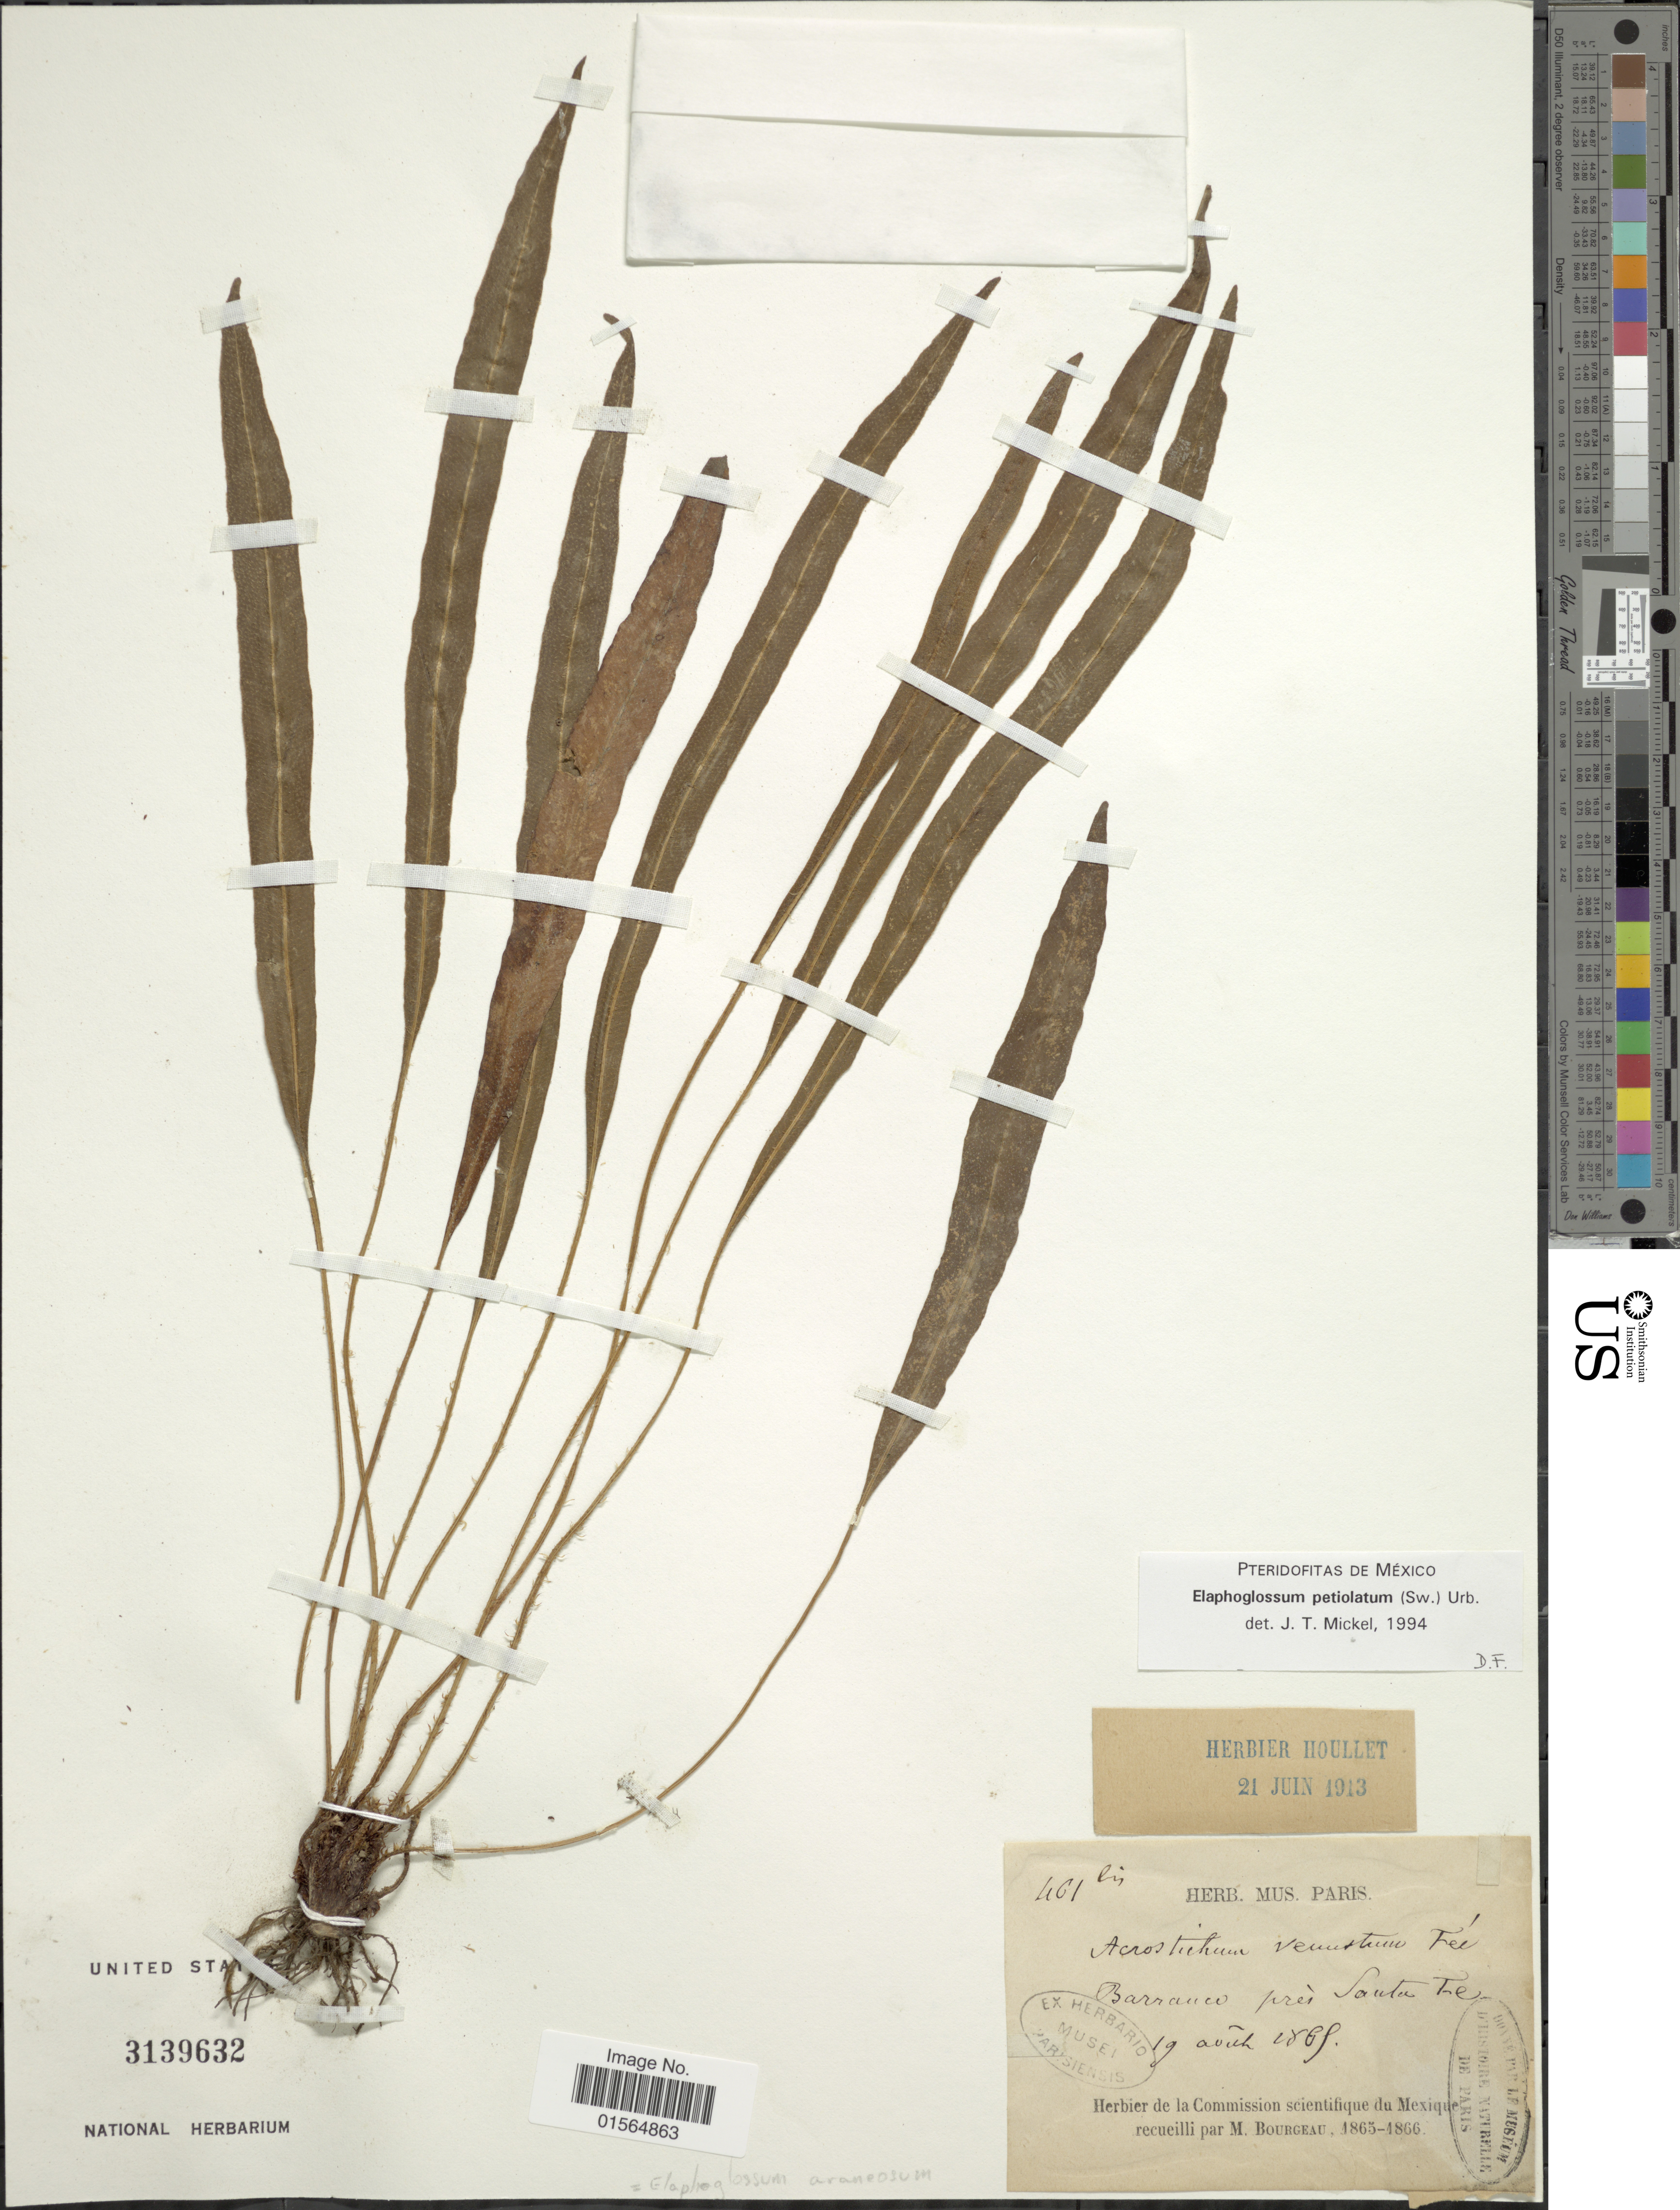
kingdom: Plantae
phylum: Tracheophyta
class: Polypodiopsida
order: Polypodiales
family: Dryopteridaceae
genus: Elaphoglossum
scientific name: Elaphoglossum petiolatum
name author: (Sw.) Urb.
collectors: M. Bourgeau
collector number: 401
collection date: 1865-04-19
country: Mexico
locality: Barranca près Santa Fé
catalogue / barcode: US 3139632